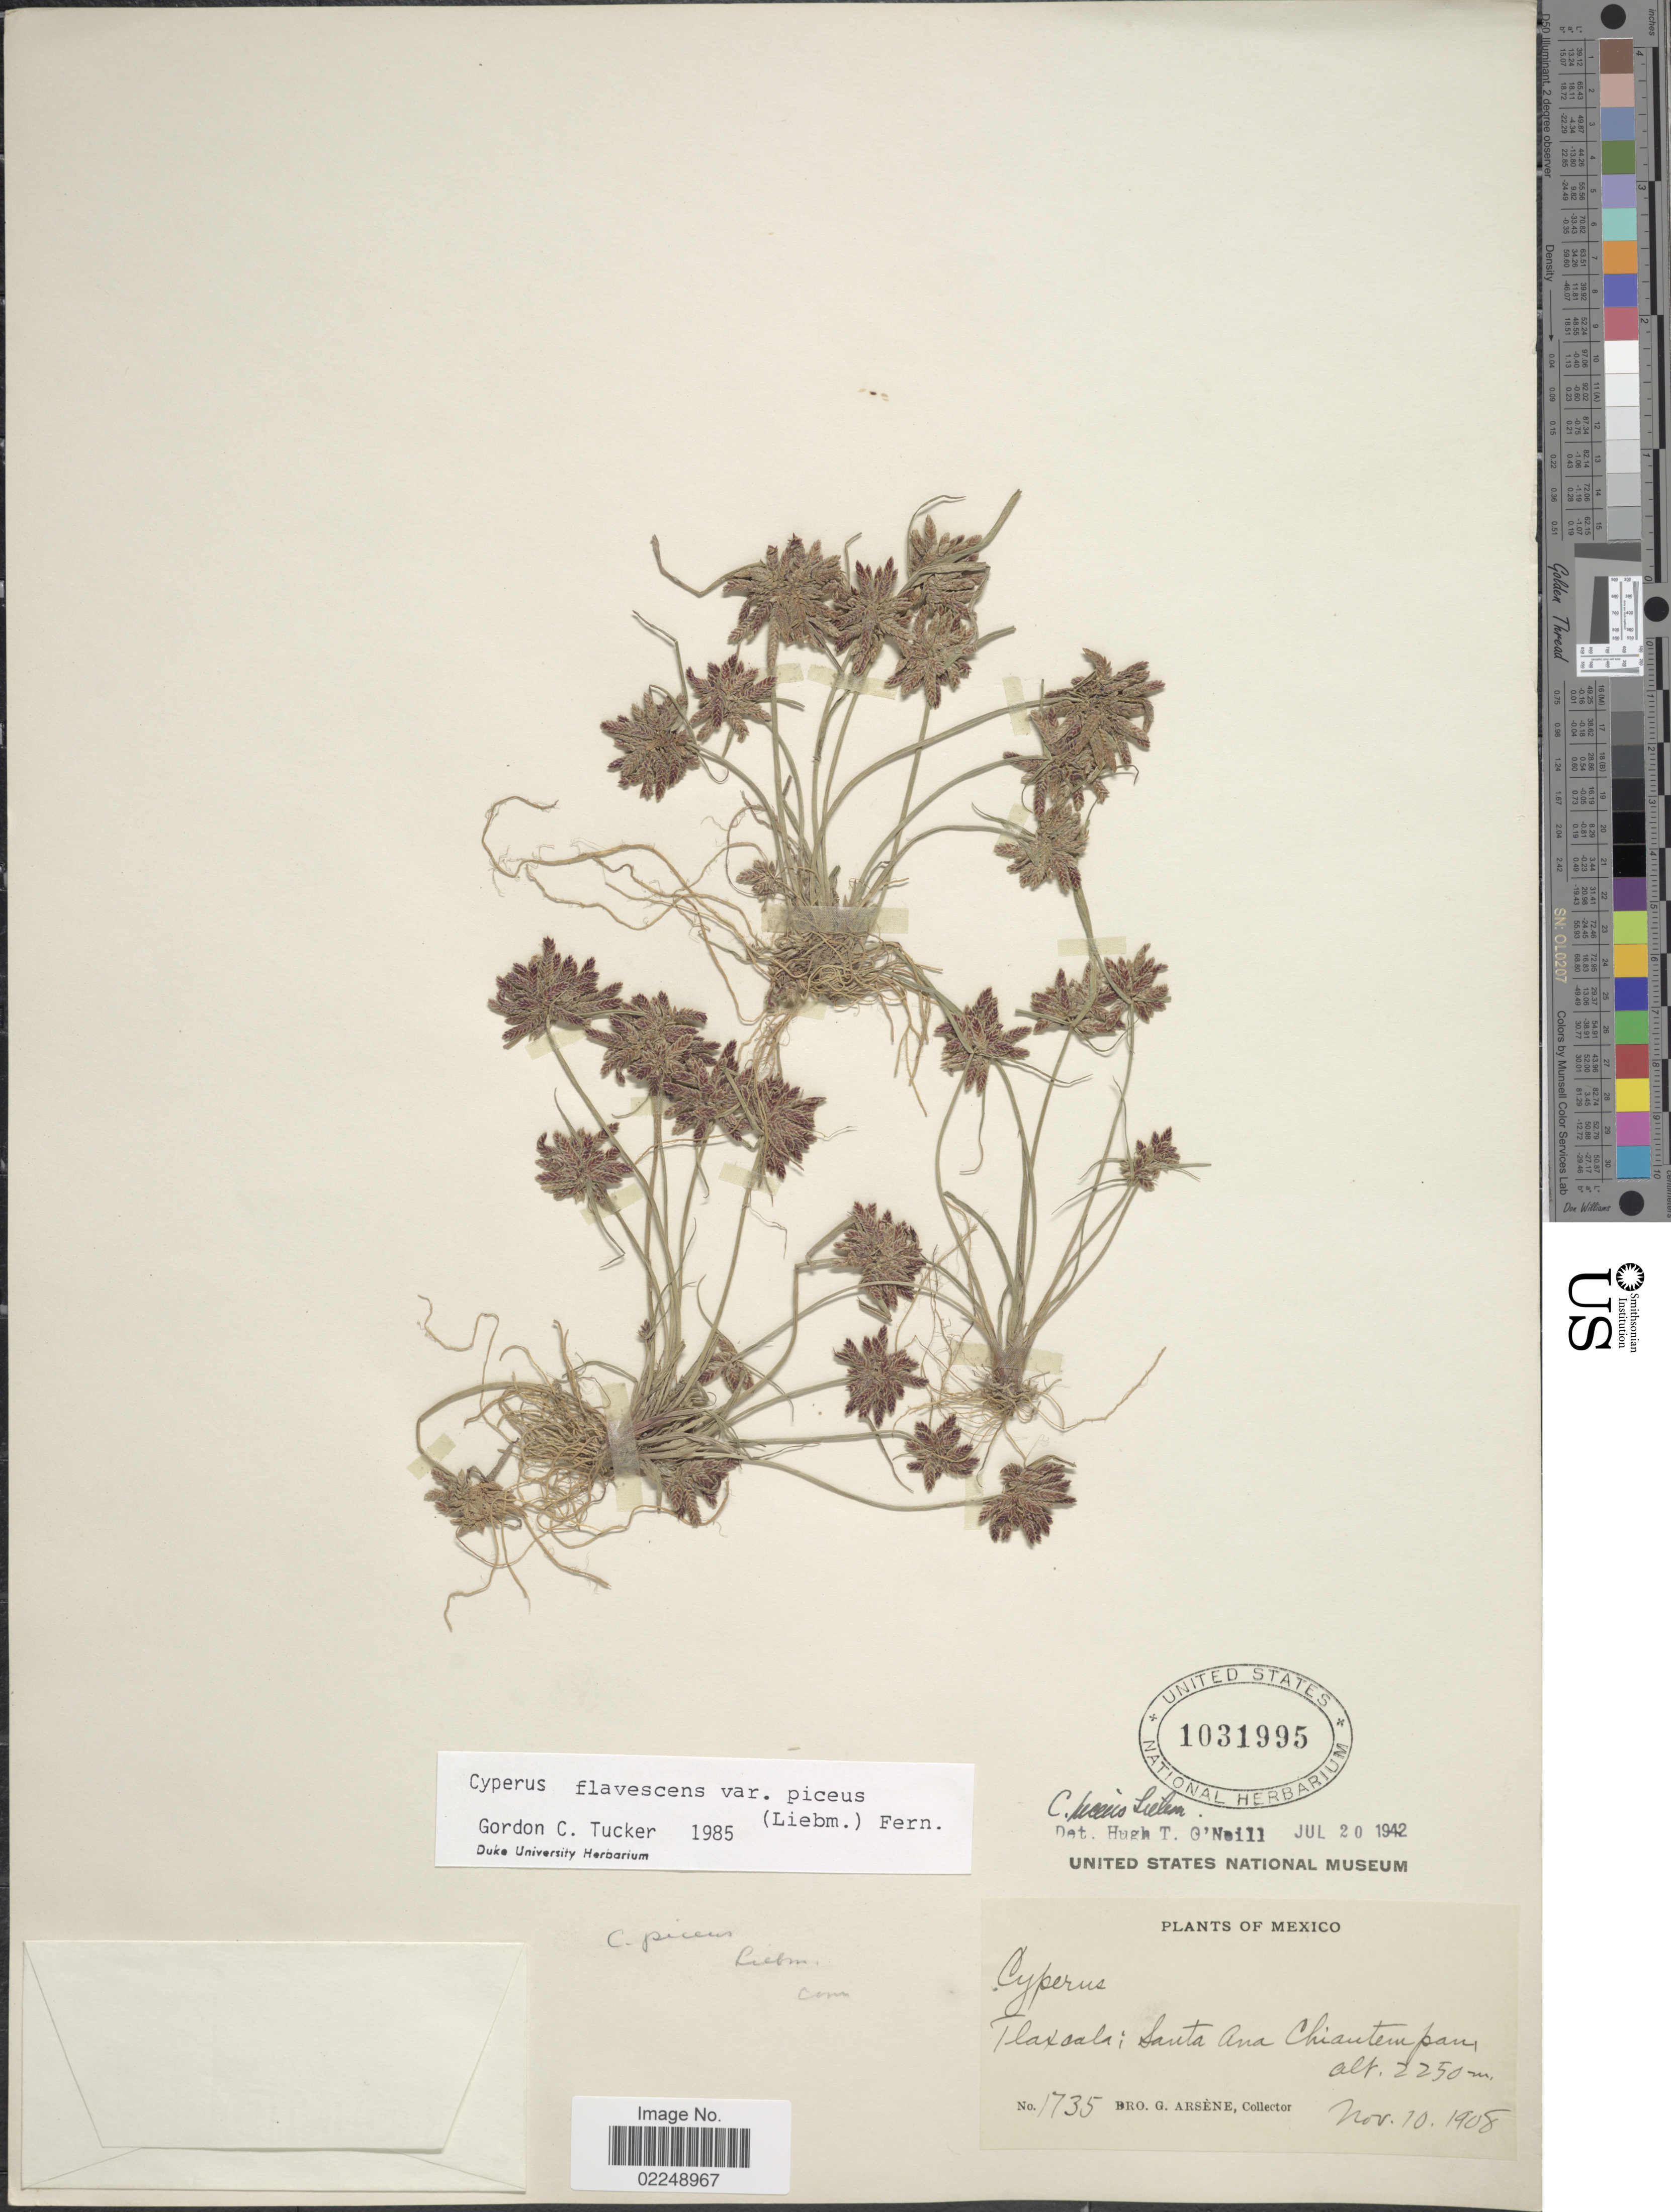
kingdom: Plantae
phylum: Tracheophyta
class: Liliopsida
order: Poales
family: Cyperaceae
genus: Cyperus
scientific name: Cyperus flavescens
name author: L.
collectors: Bro. G. Arsène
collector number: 1735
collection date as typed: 10 Nov 1908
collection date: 1908-11-10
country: Mexico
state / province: Tlaxcala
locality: Santa Ana Chiautempan, Tlaxcala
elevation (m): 2250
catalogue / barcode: US 1031995